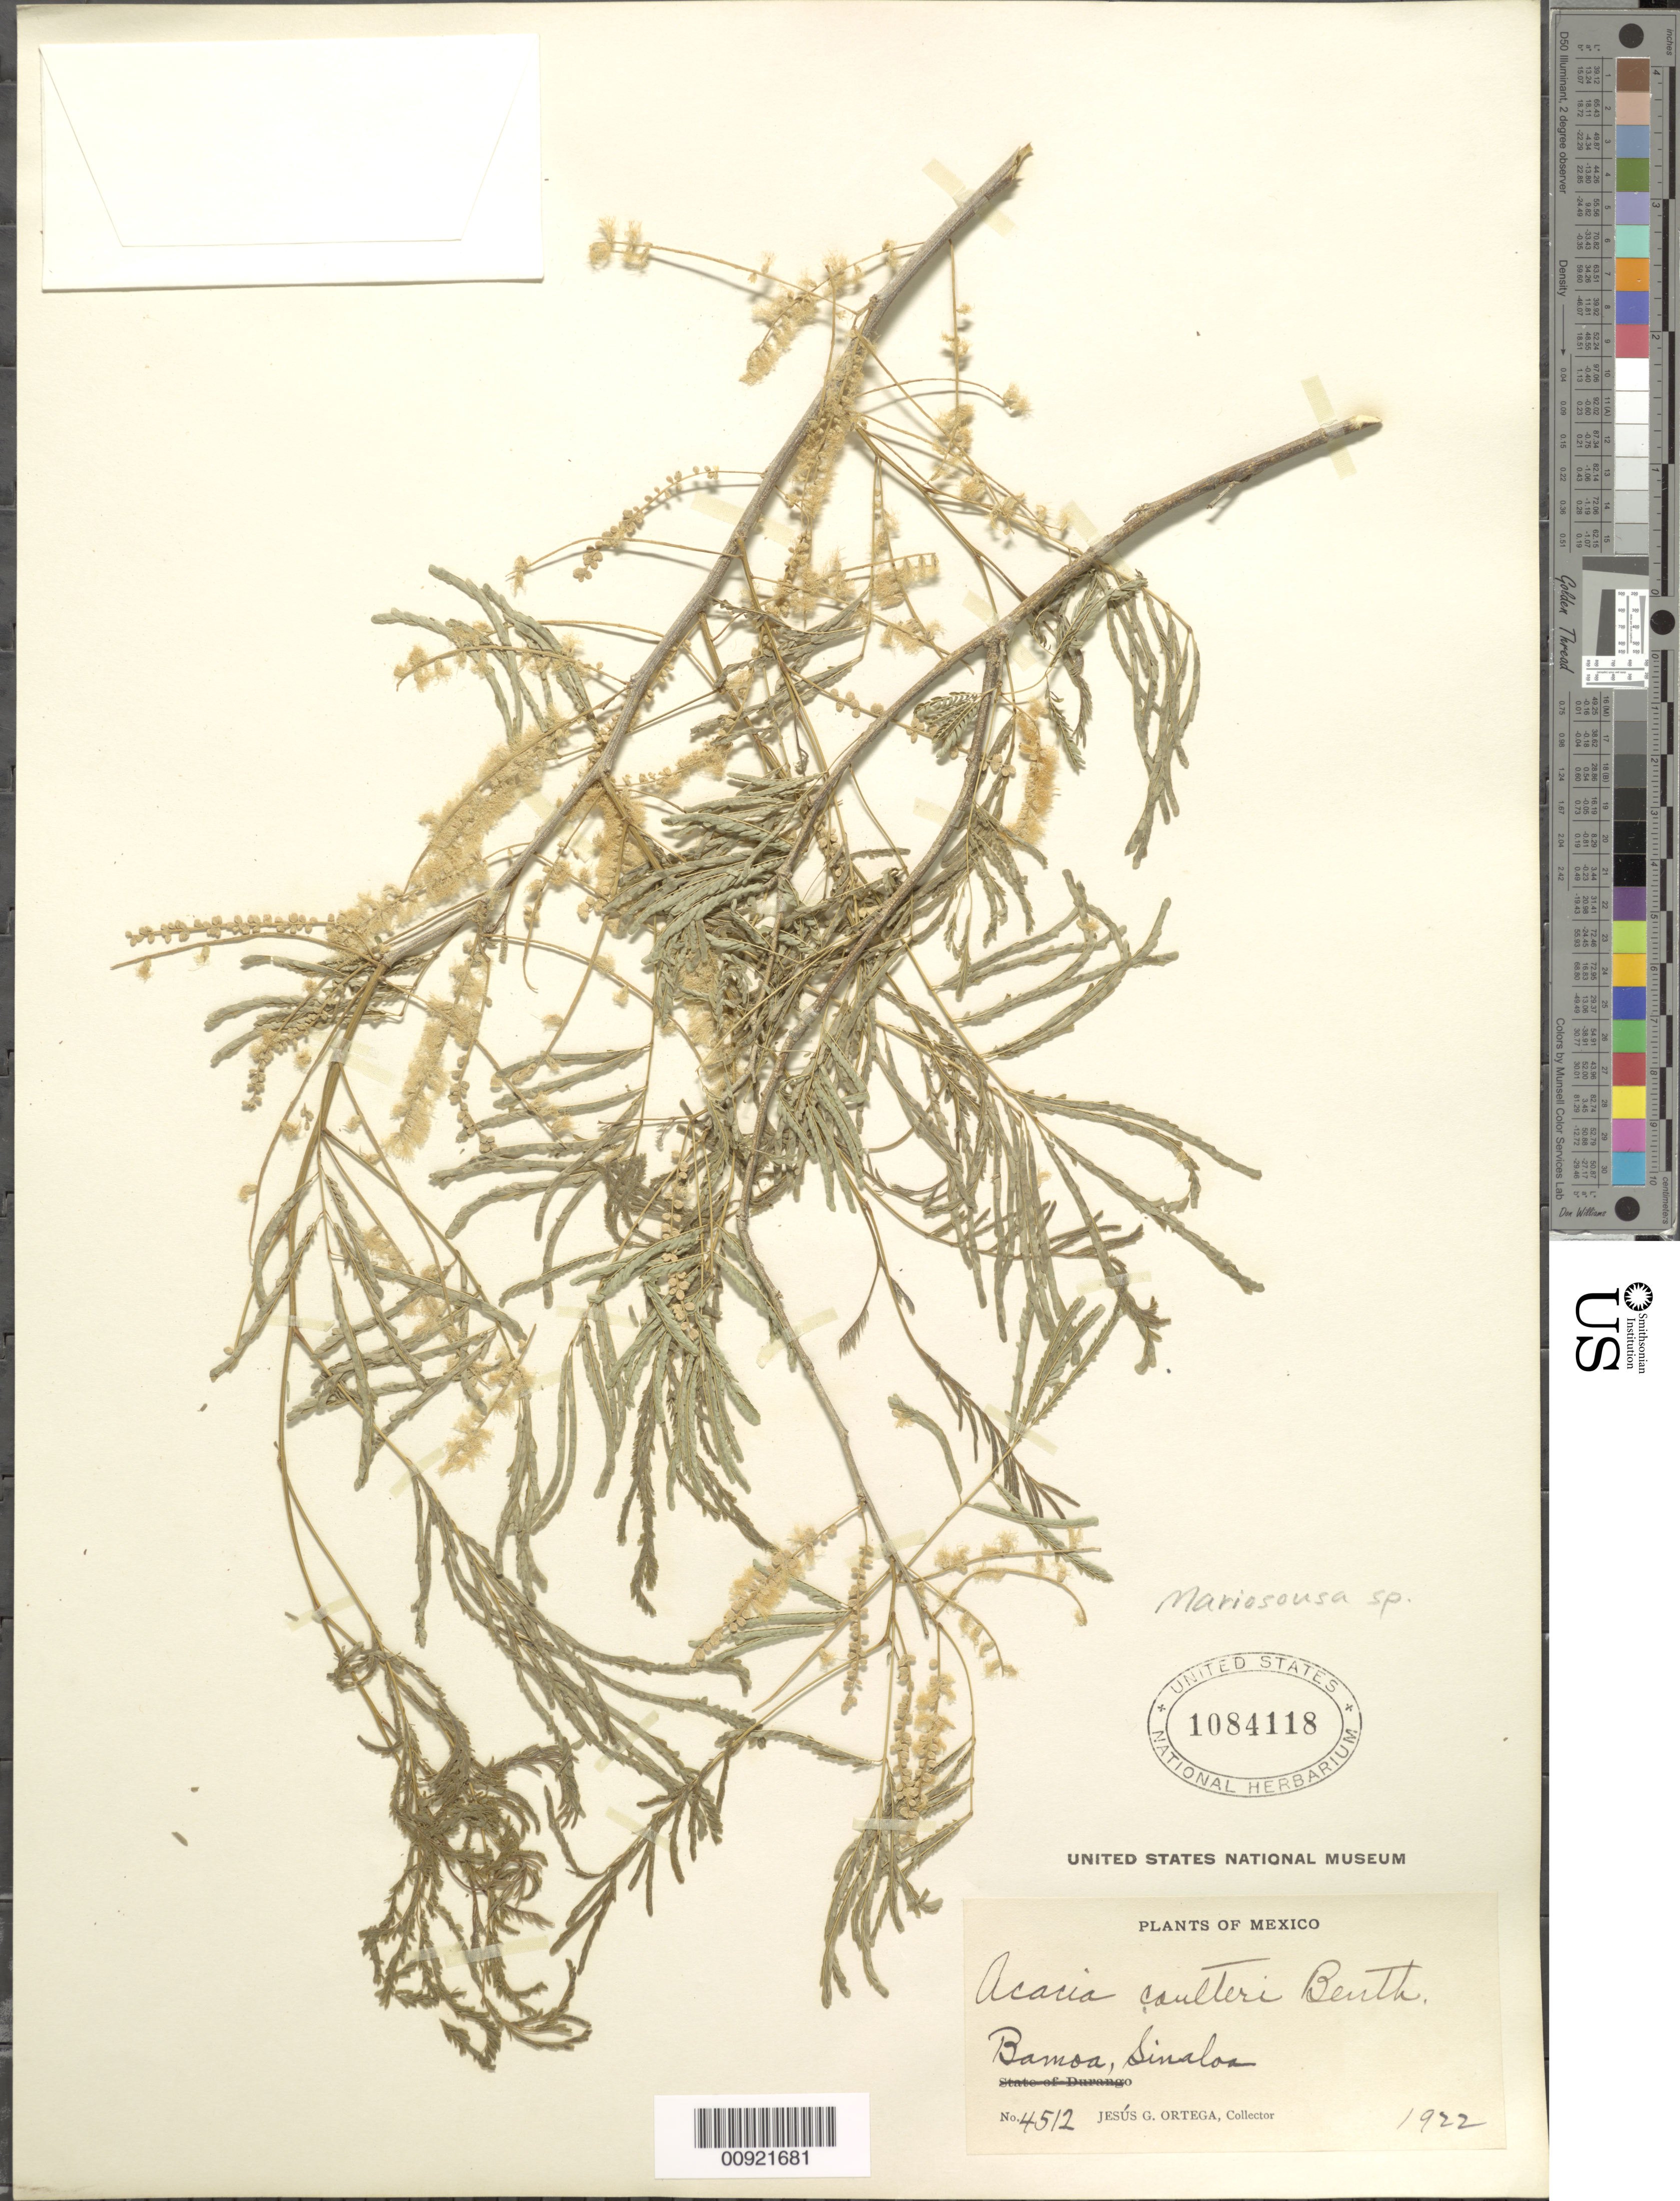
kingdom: Plantae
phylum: Tracheophyta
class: Magnoliopsida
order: Fabales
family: Fabaceae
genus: Mariosousa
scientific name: Mariosousa sp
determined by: Strong, M. T., (US), Smithsonian Institution - National Museum of Natural History (UNITED STATES)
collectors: J. Ortega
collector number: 4512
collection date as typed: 1922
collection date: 1922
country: Mexico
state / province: Sinaloa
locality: Bamoa, Sinaloa.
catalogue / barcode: US 1084118